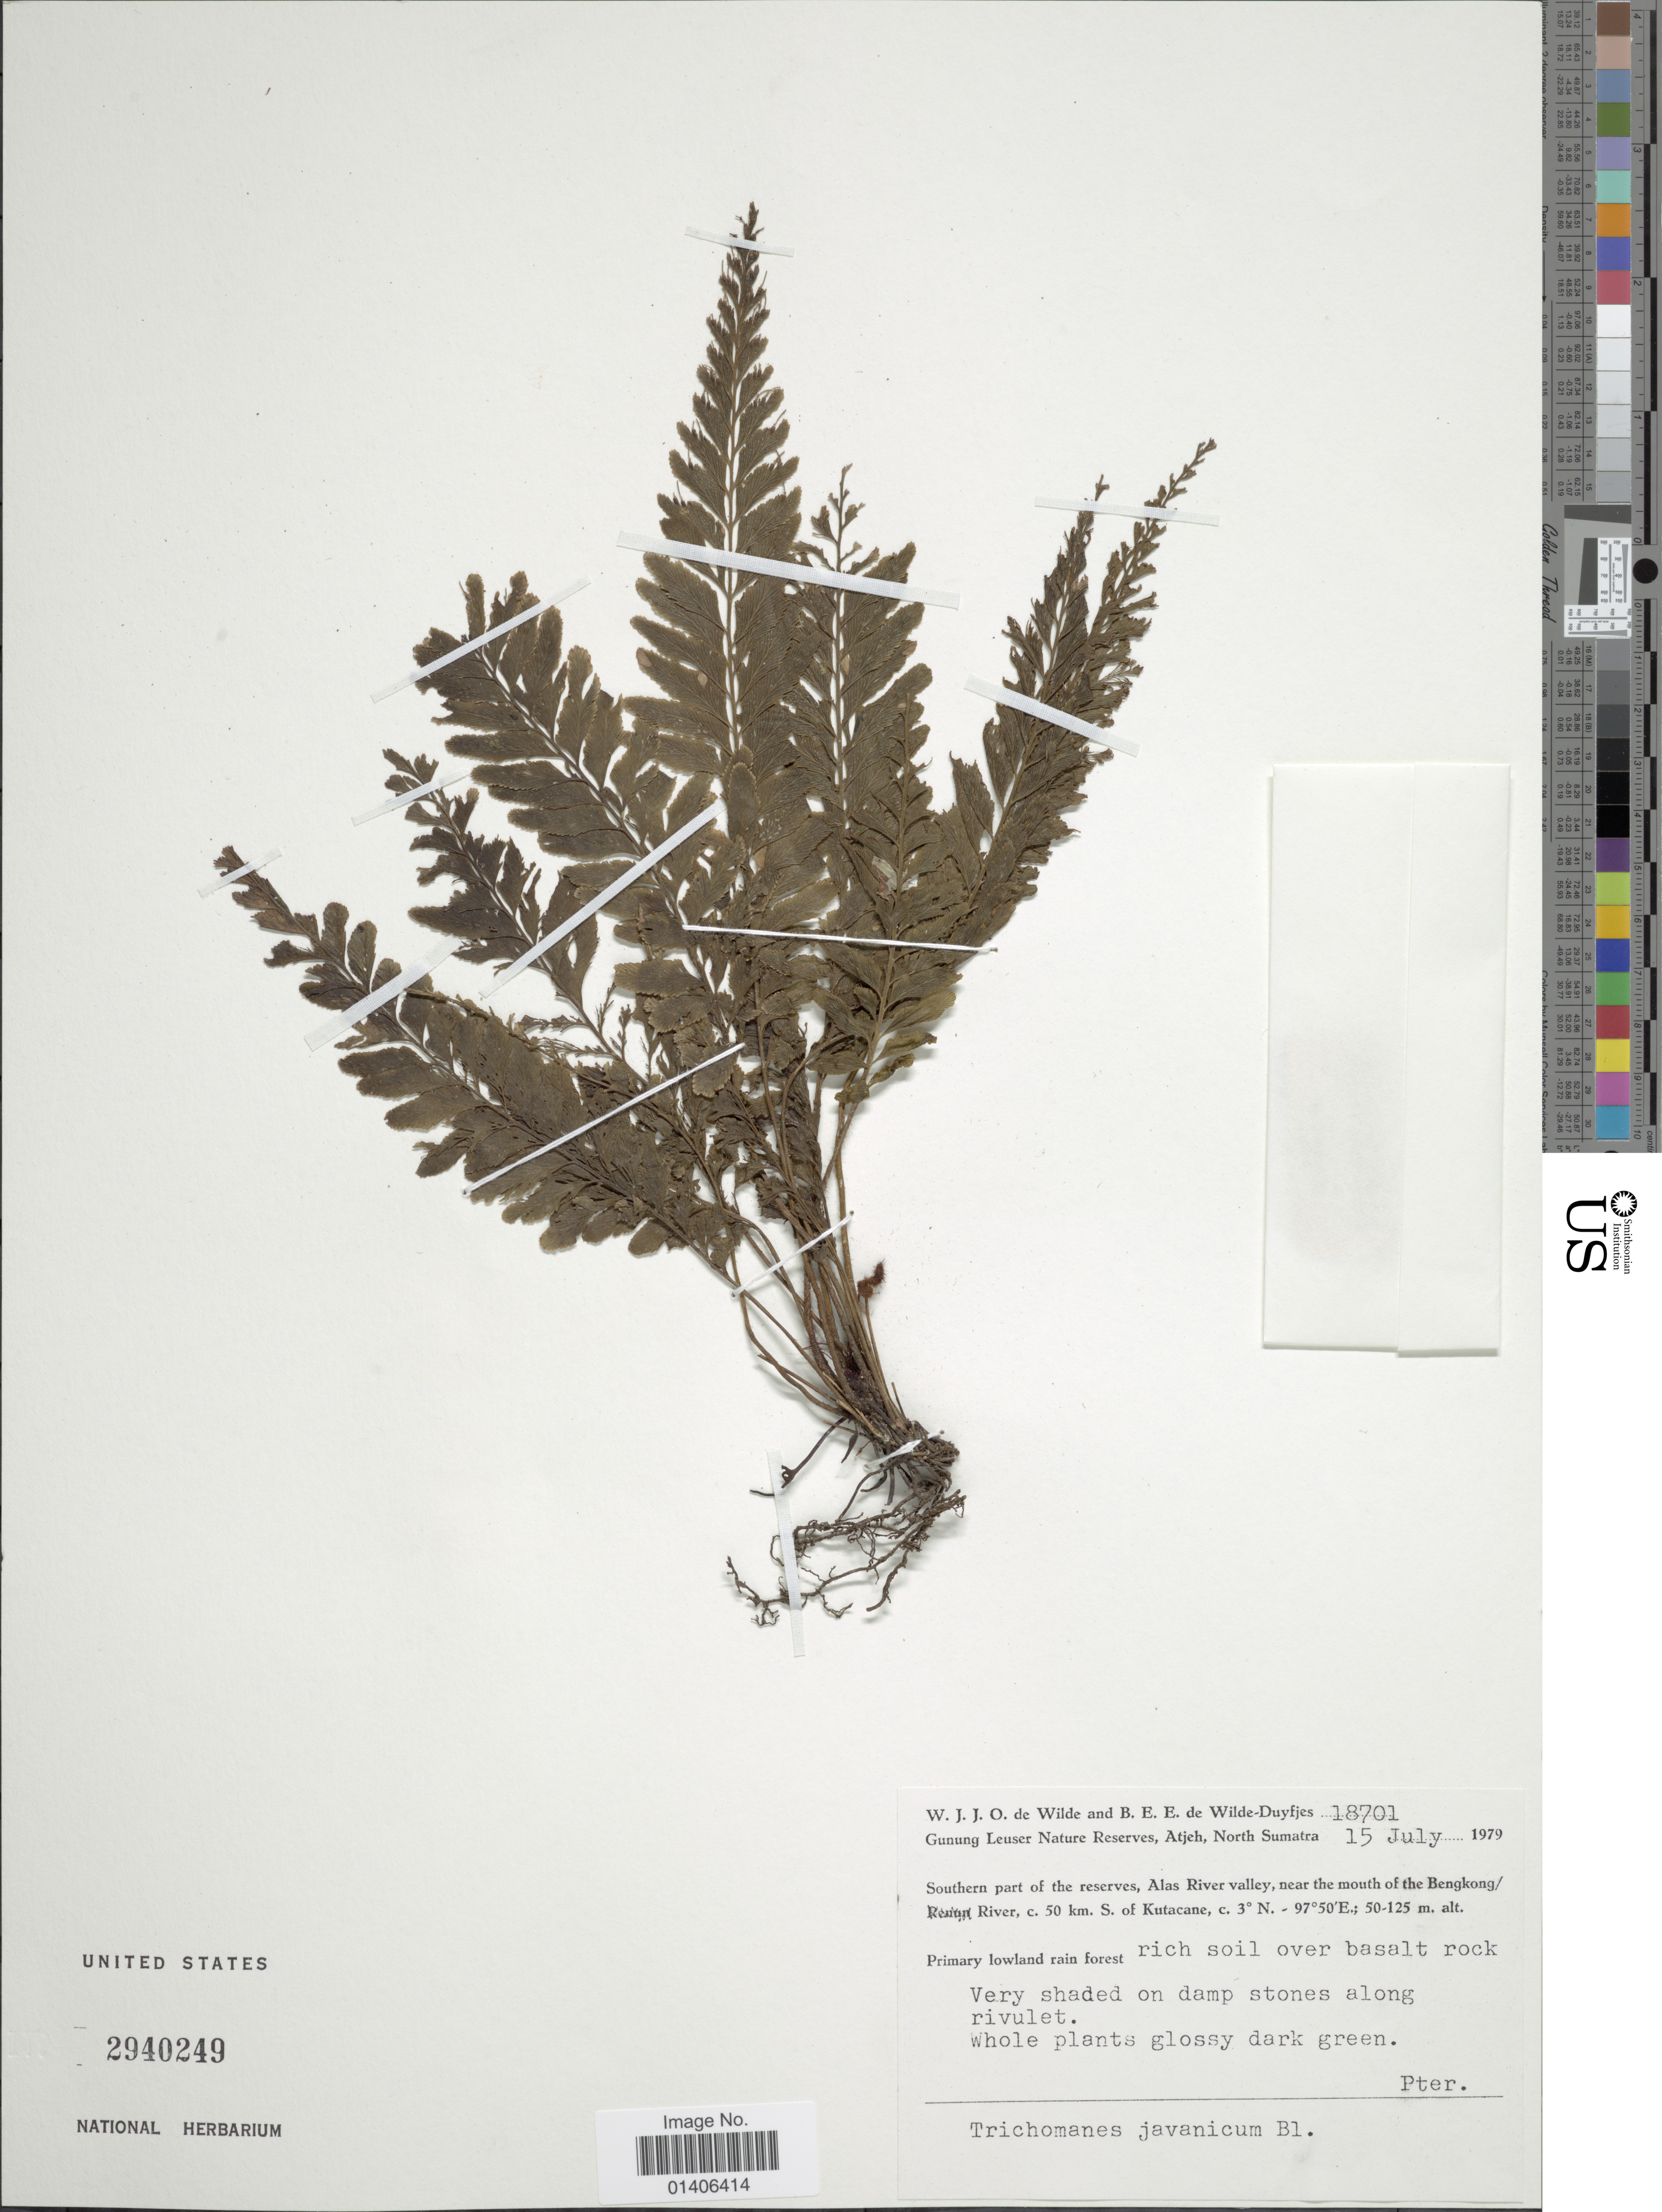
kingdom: Plantae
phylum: Tracheophyta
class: Polypodiopsida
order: Hymenophyllales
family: Hymenophyllaceae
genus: Cephalomanes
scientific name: Cephalomanes javanicum var. javanicum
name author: C. Presl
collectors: W. J. de Wilde & B. E. de Wilde-Duyfjes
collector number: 18701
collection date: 1979-07-15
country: Indonesia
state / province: Sumatra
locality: Gunung Leuser Nature Rserves, Atjeh, North Sumatra, Southern part of the reserves, Alas River valley, near the mouth of the Bengkong/ River, c. 50 km S. of Kutacane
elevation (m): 50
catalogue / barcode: US 2940249